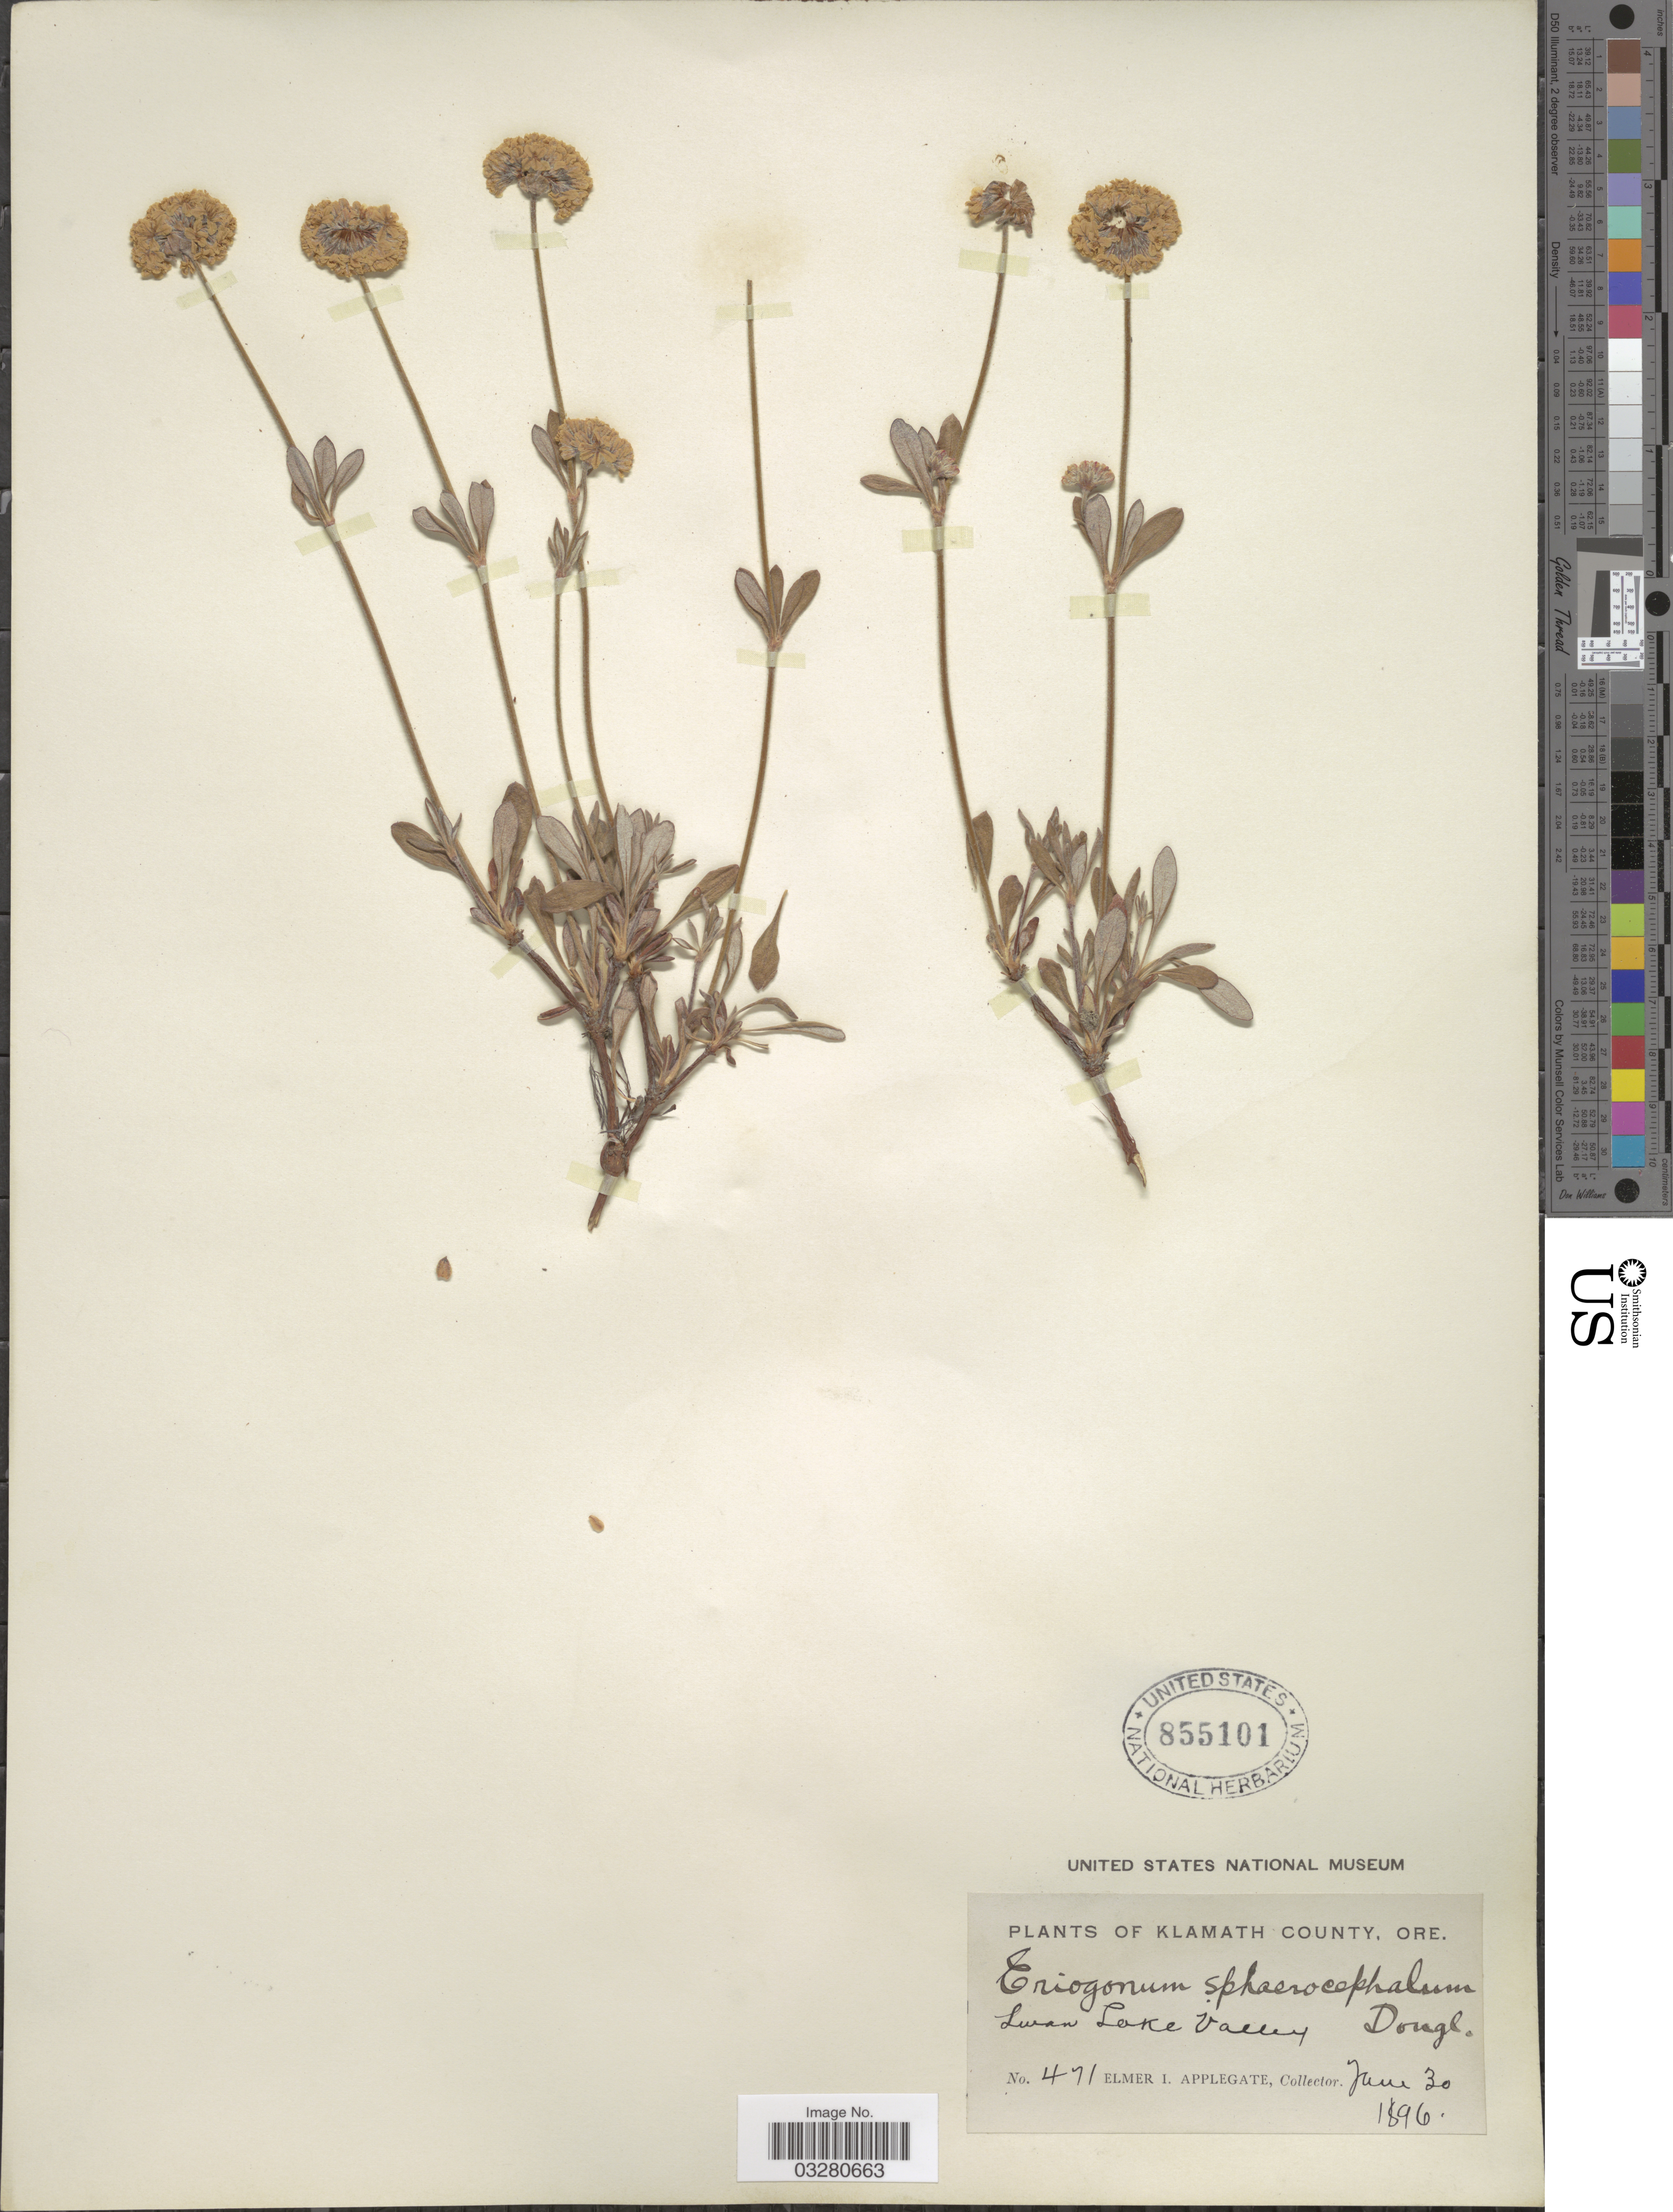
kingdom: Plantae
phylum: Tracheophyta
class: Magnoliopsida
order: Caryophyllales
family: Polygonaceae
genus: Eriogonum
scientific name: Eriogonum sphaerocephalum var. halimioides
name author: (Gand.) S. Stokes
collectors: E. I. Applegate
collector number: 471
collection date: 1896-06-30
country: United States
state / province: Oregon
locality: Klamath County. Swan Lake Valley.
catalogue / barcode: US 855101